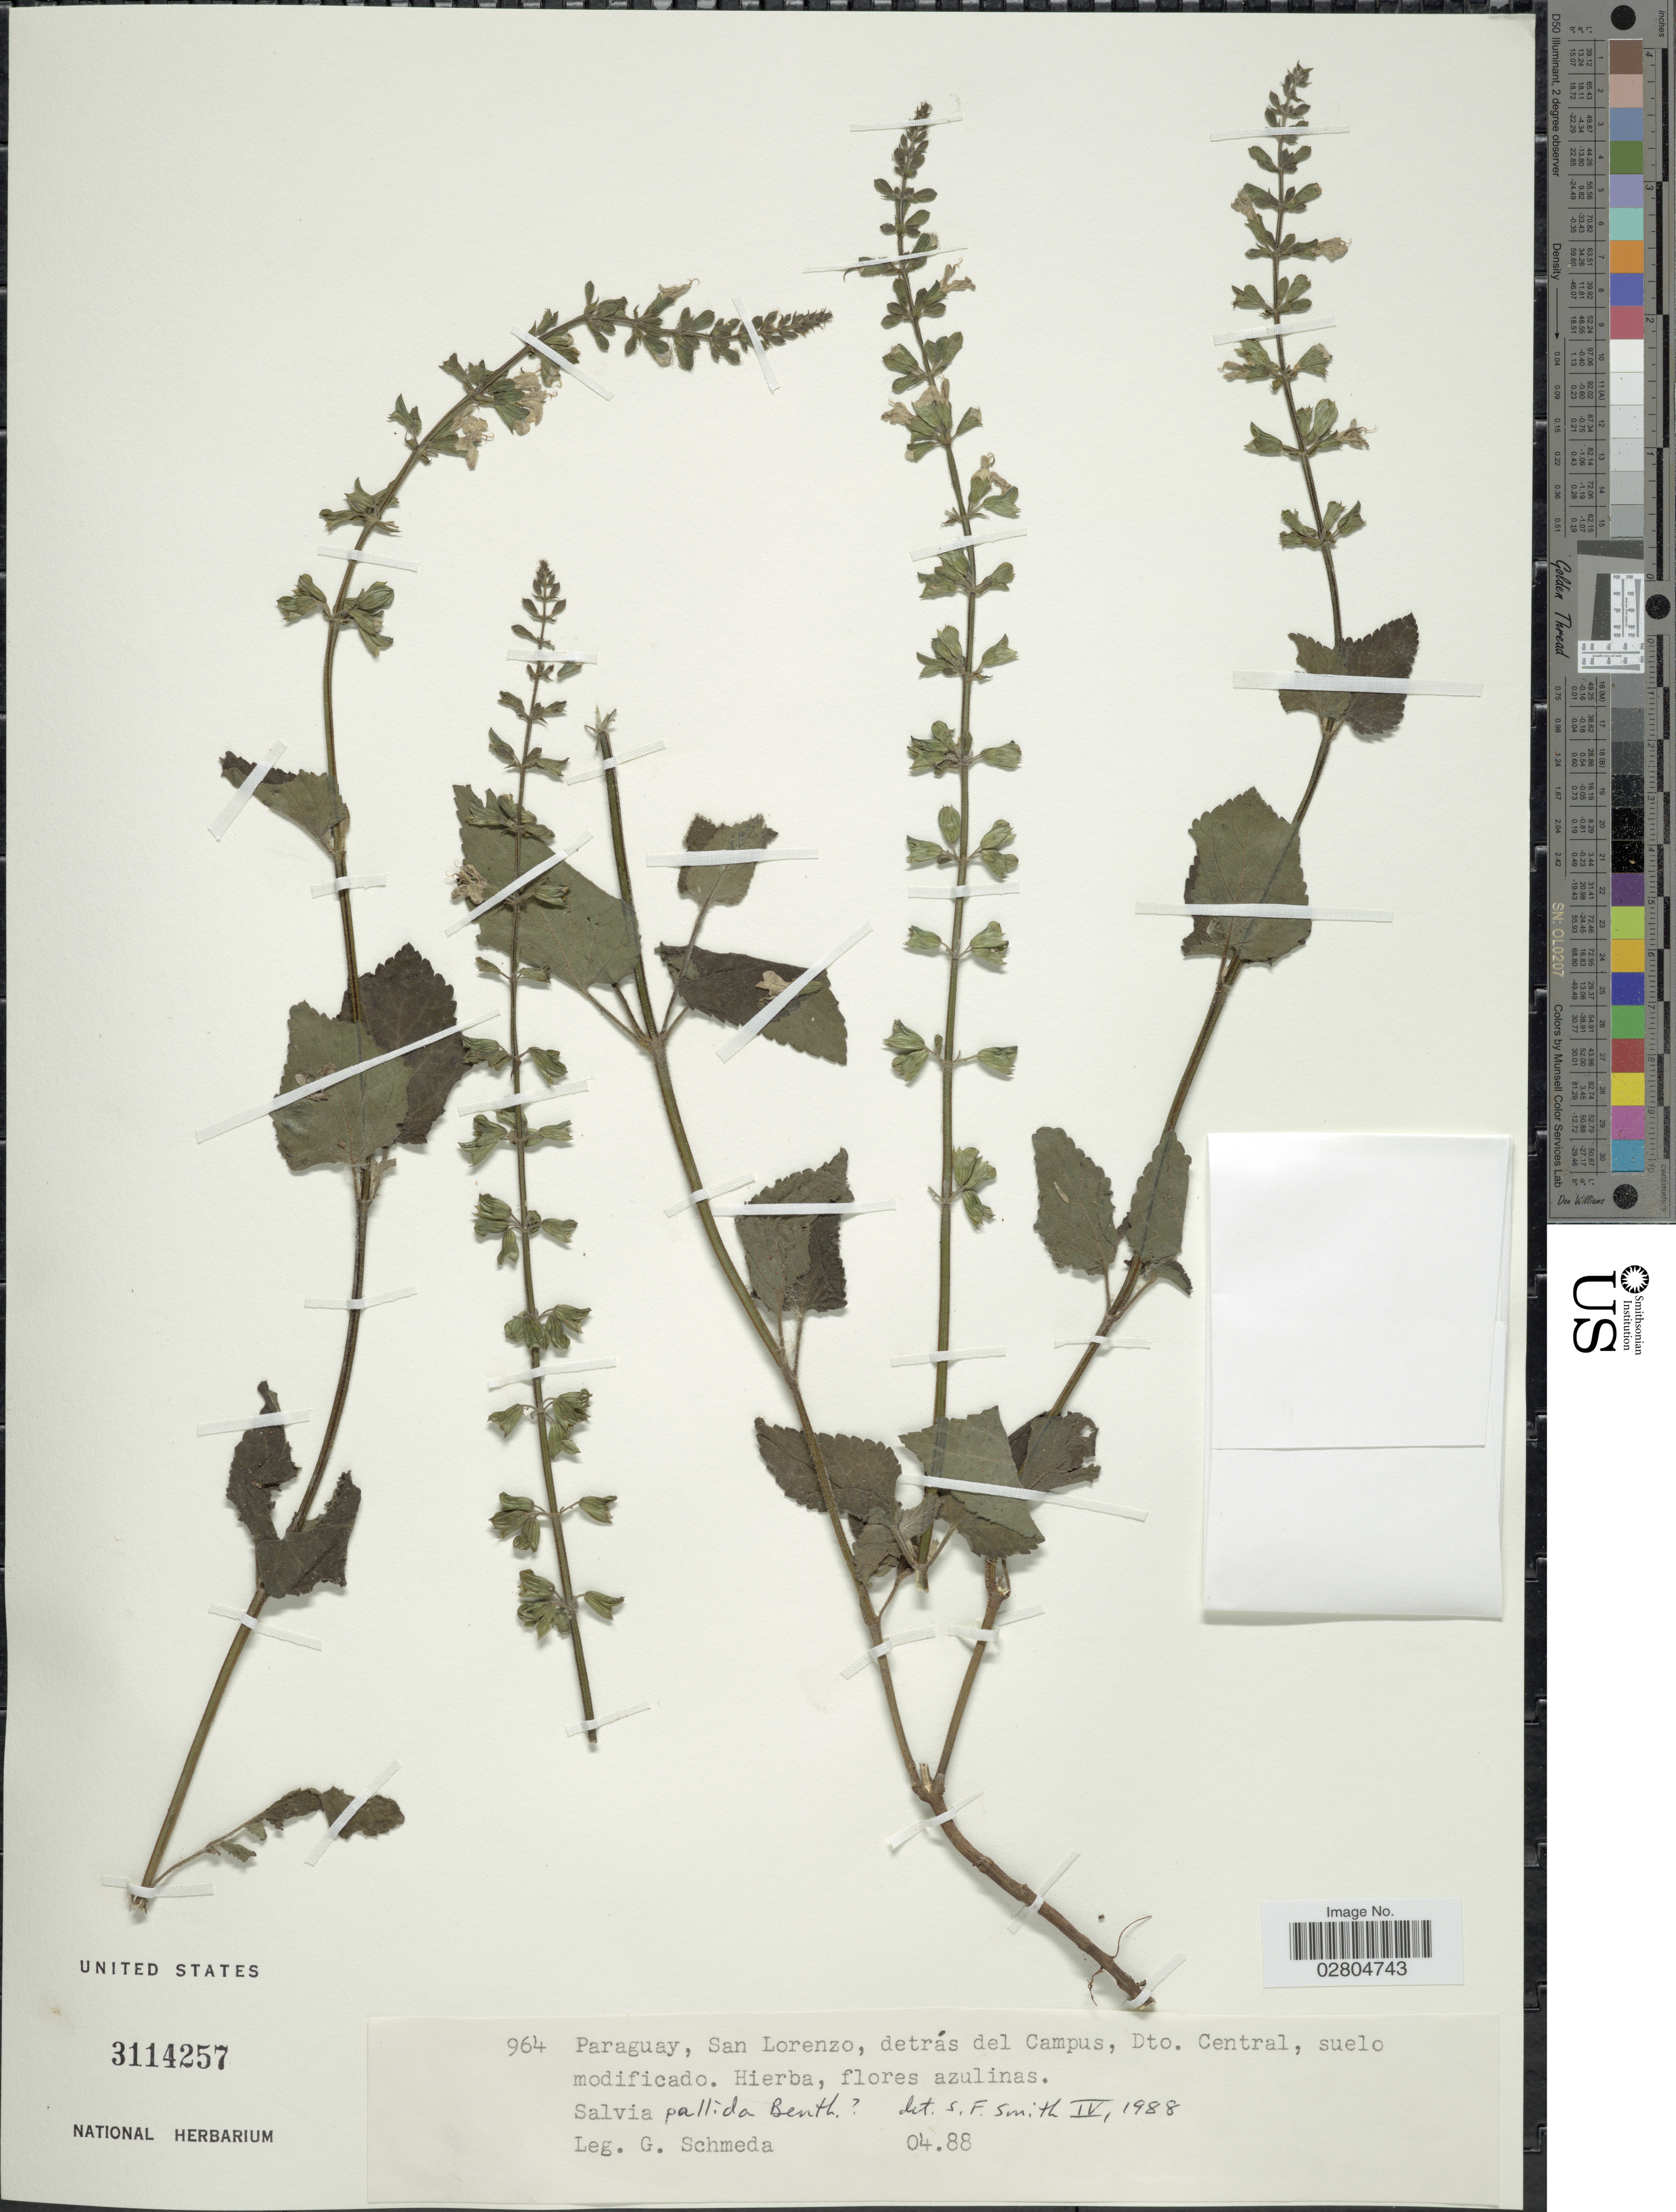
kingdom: Plantae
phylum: Tracheophyta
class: Magnoliopsida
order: Lamiales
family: Lamiaceae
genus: Salvia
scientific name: Salvia pallida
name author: Benth.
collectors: G. Schmeda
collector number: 964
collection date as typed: Transcribed d/m/y: /4/88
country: Paraguay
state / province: Central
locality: San Lorenzo, detrás del Campus, Dto. Central.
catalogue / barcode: US 3114257